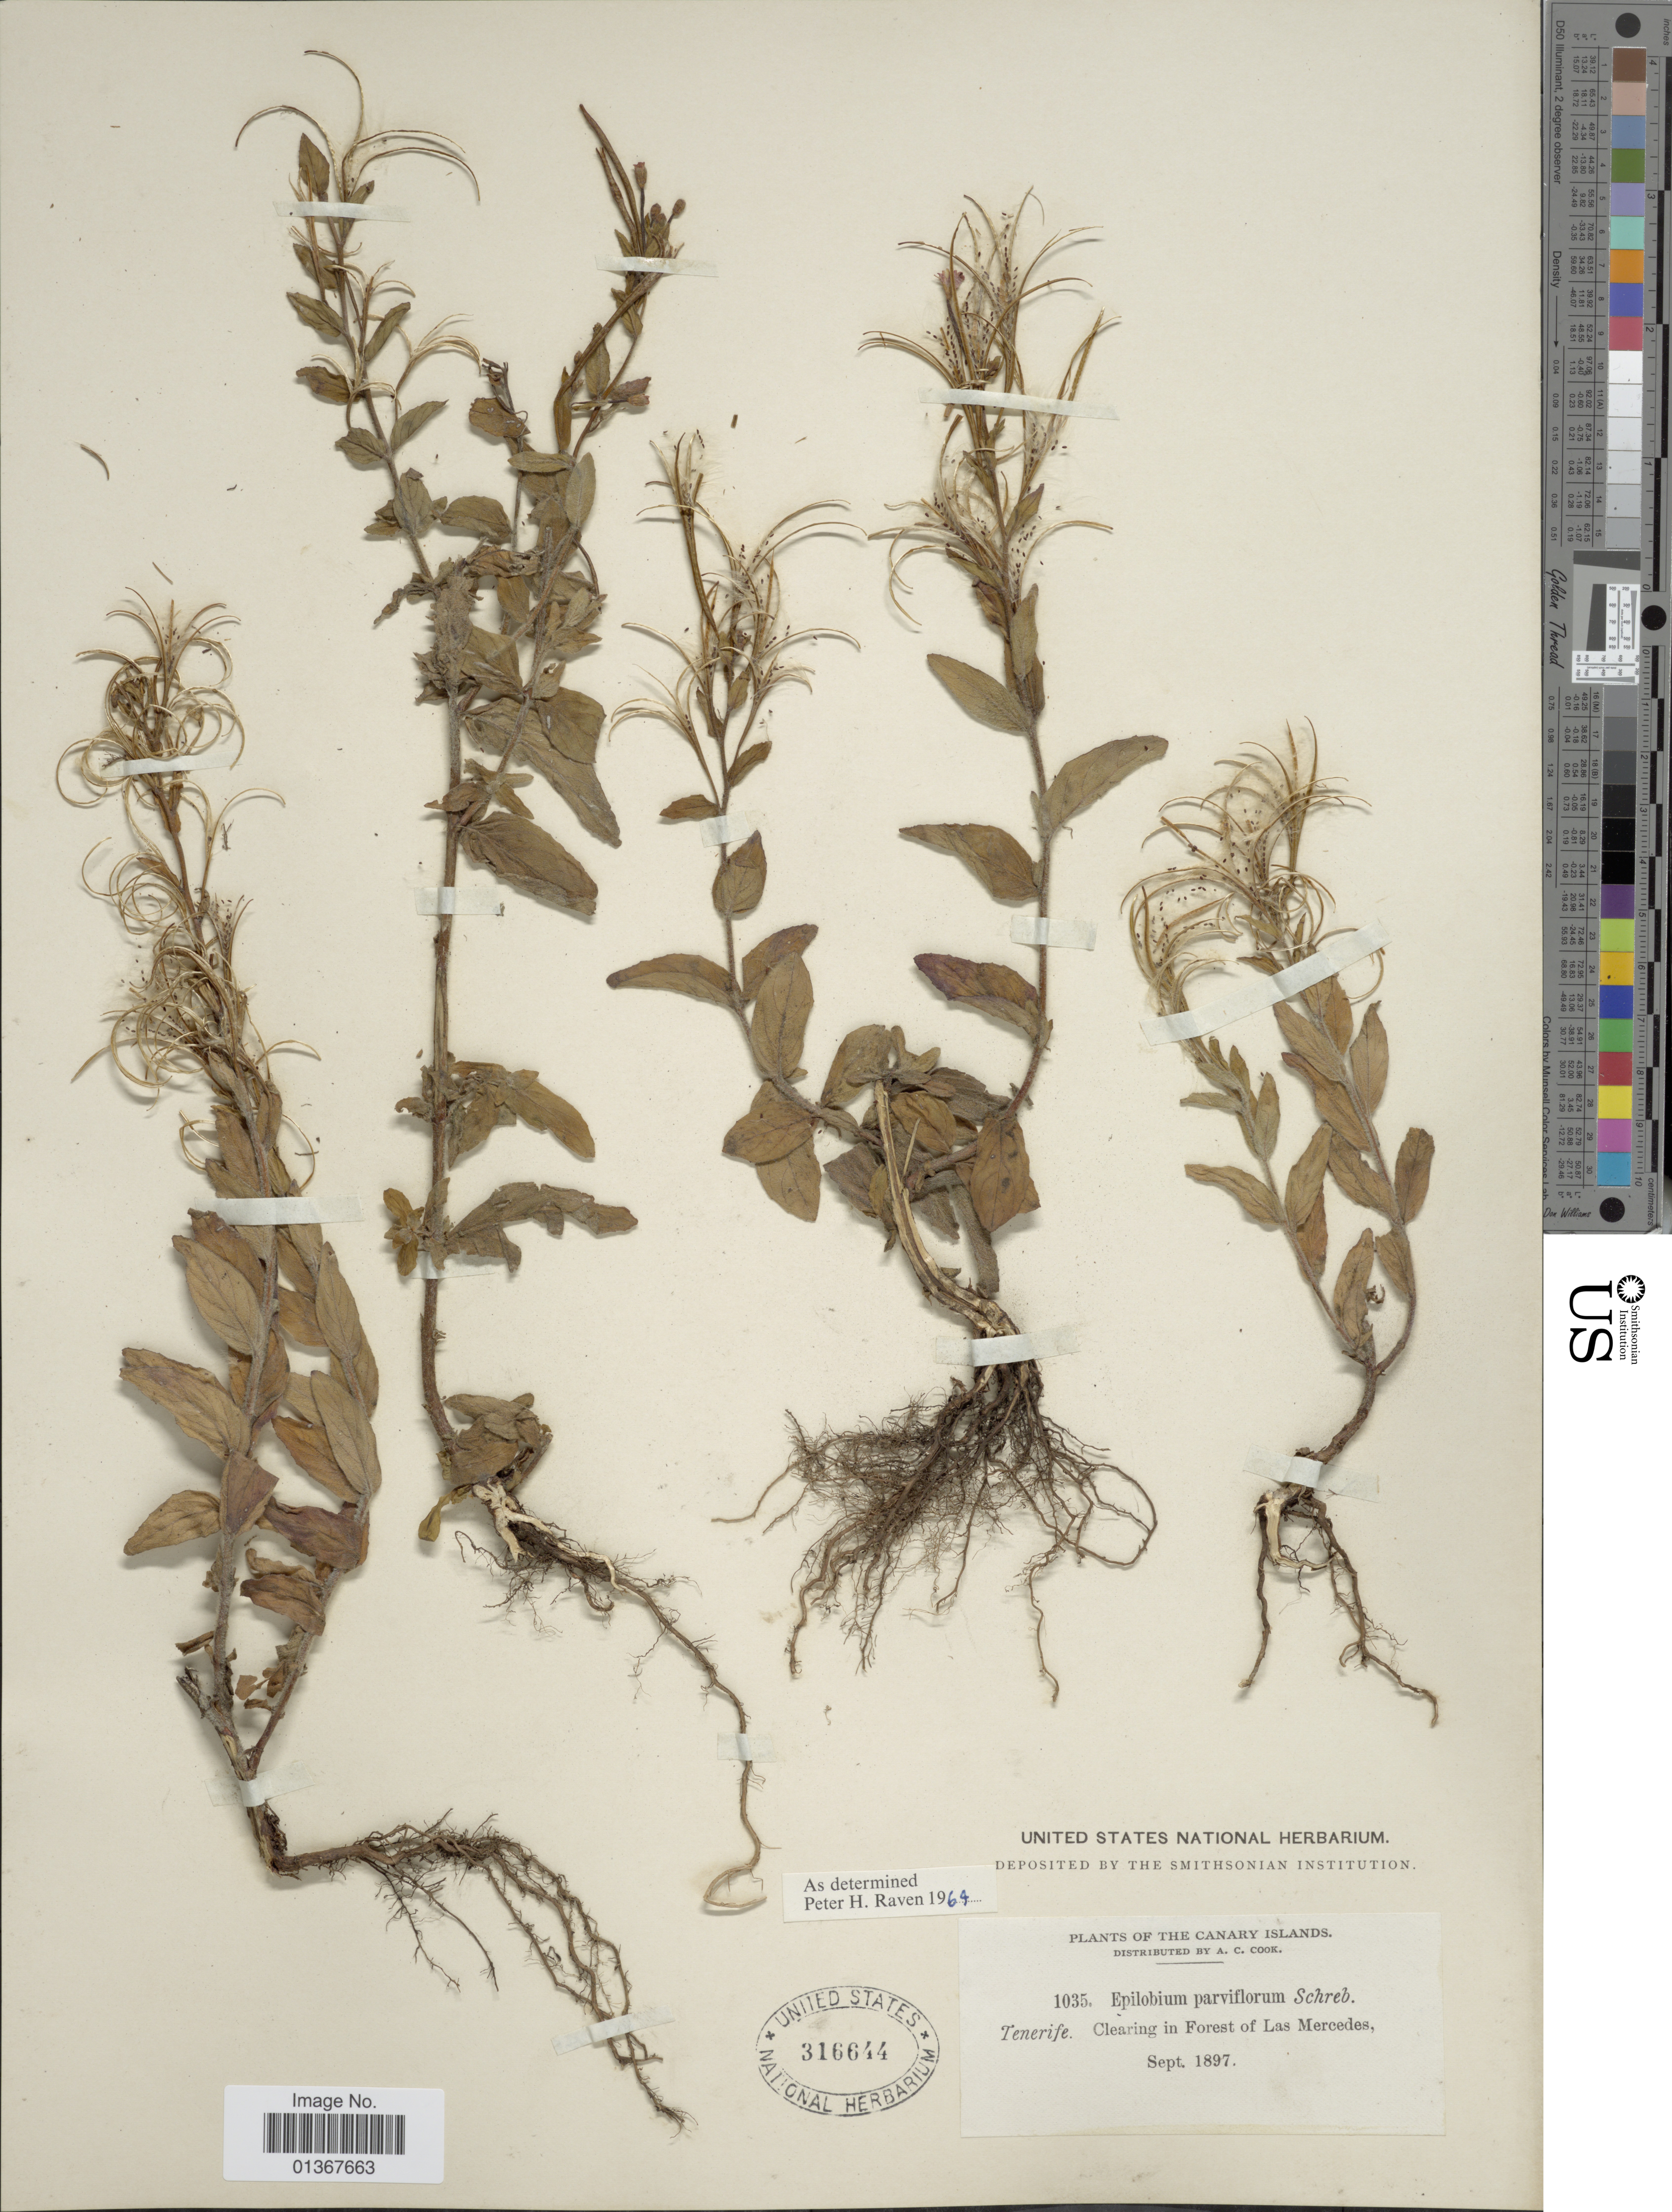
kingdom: Plantae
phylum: Tracheophyta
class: Magnoliopsida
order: Myrtales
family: Onagraceae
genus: Epilobium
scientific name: Epilobium parviflorum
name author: Schreb.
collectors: Alice C. Cook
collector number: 1035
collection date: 1897-09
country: Spain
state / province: Canarias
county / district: Santa Cruz de Tenerife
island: Tenerife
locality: Canary Islands. Tenerife. Clearing in Forest of Las Mercedes.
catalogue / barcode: US 316644